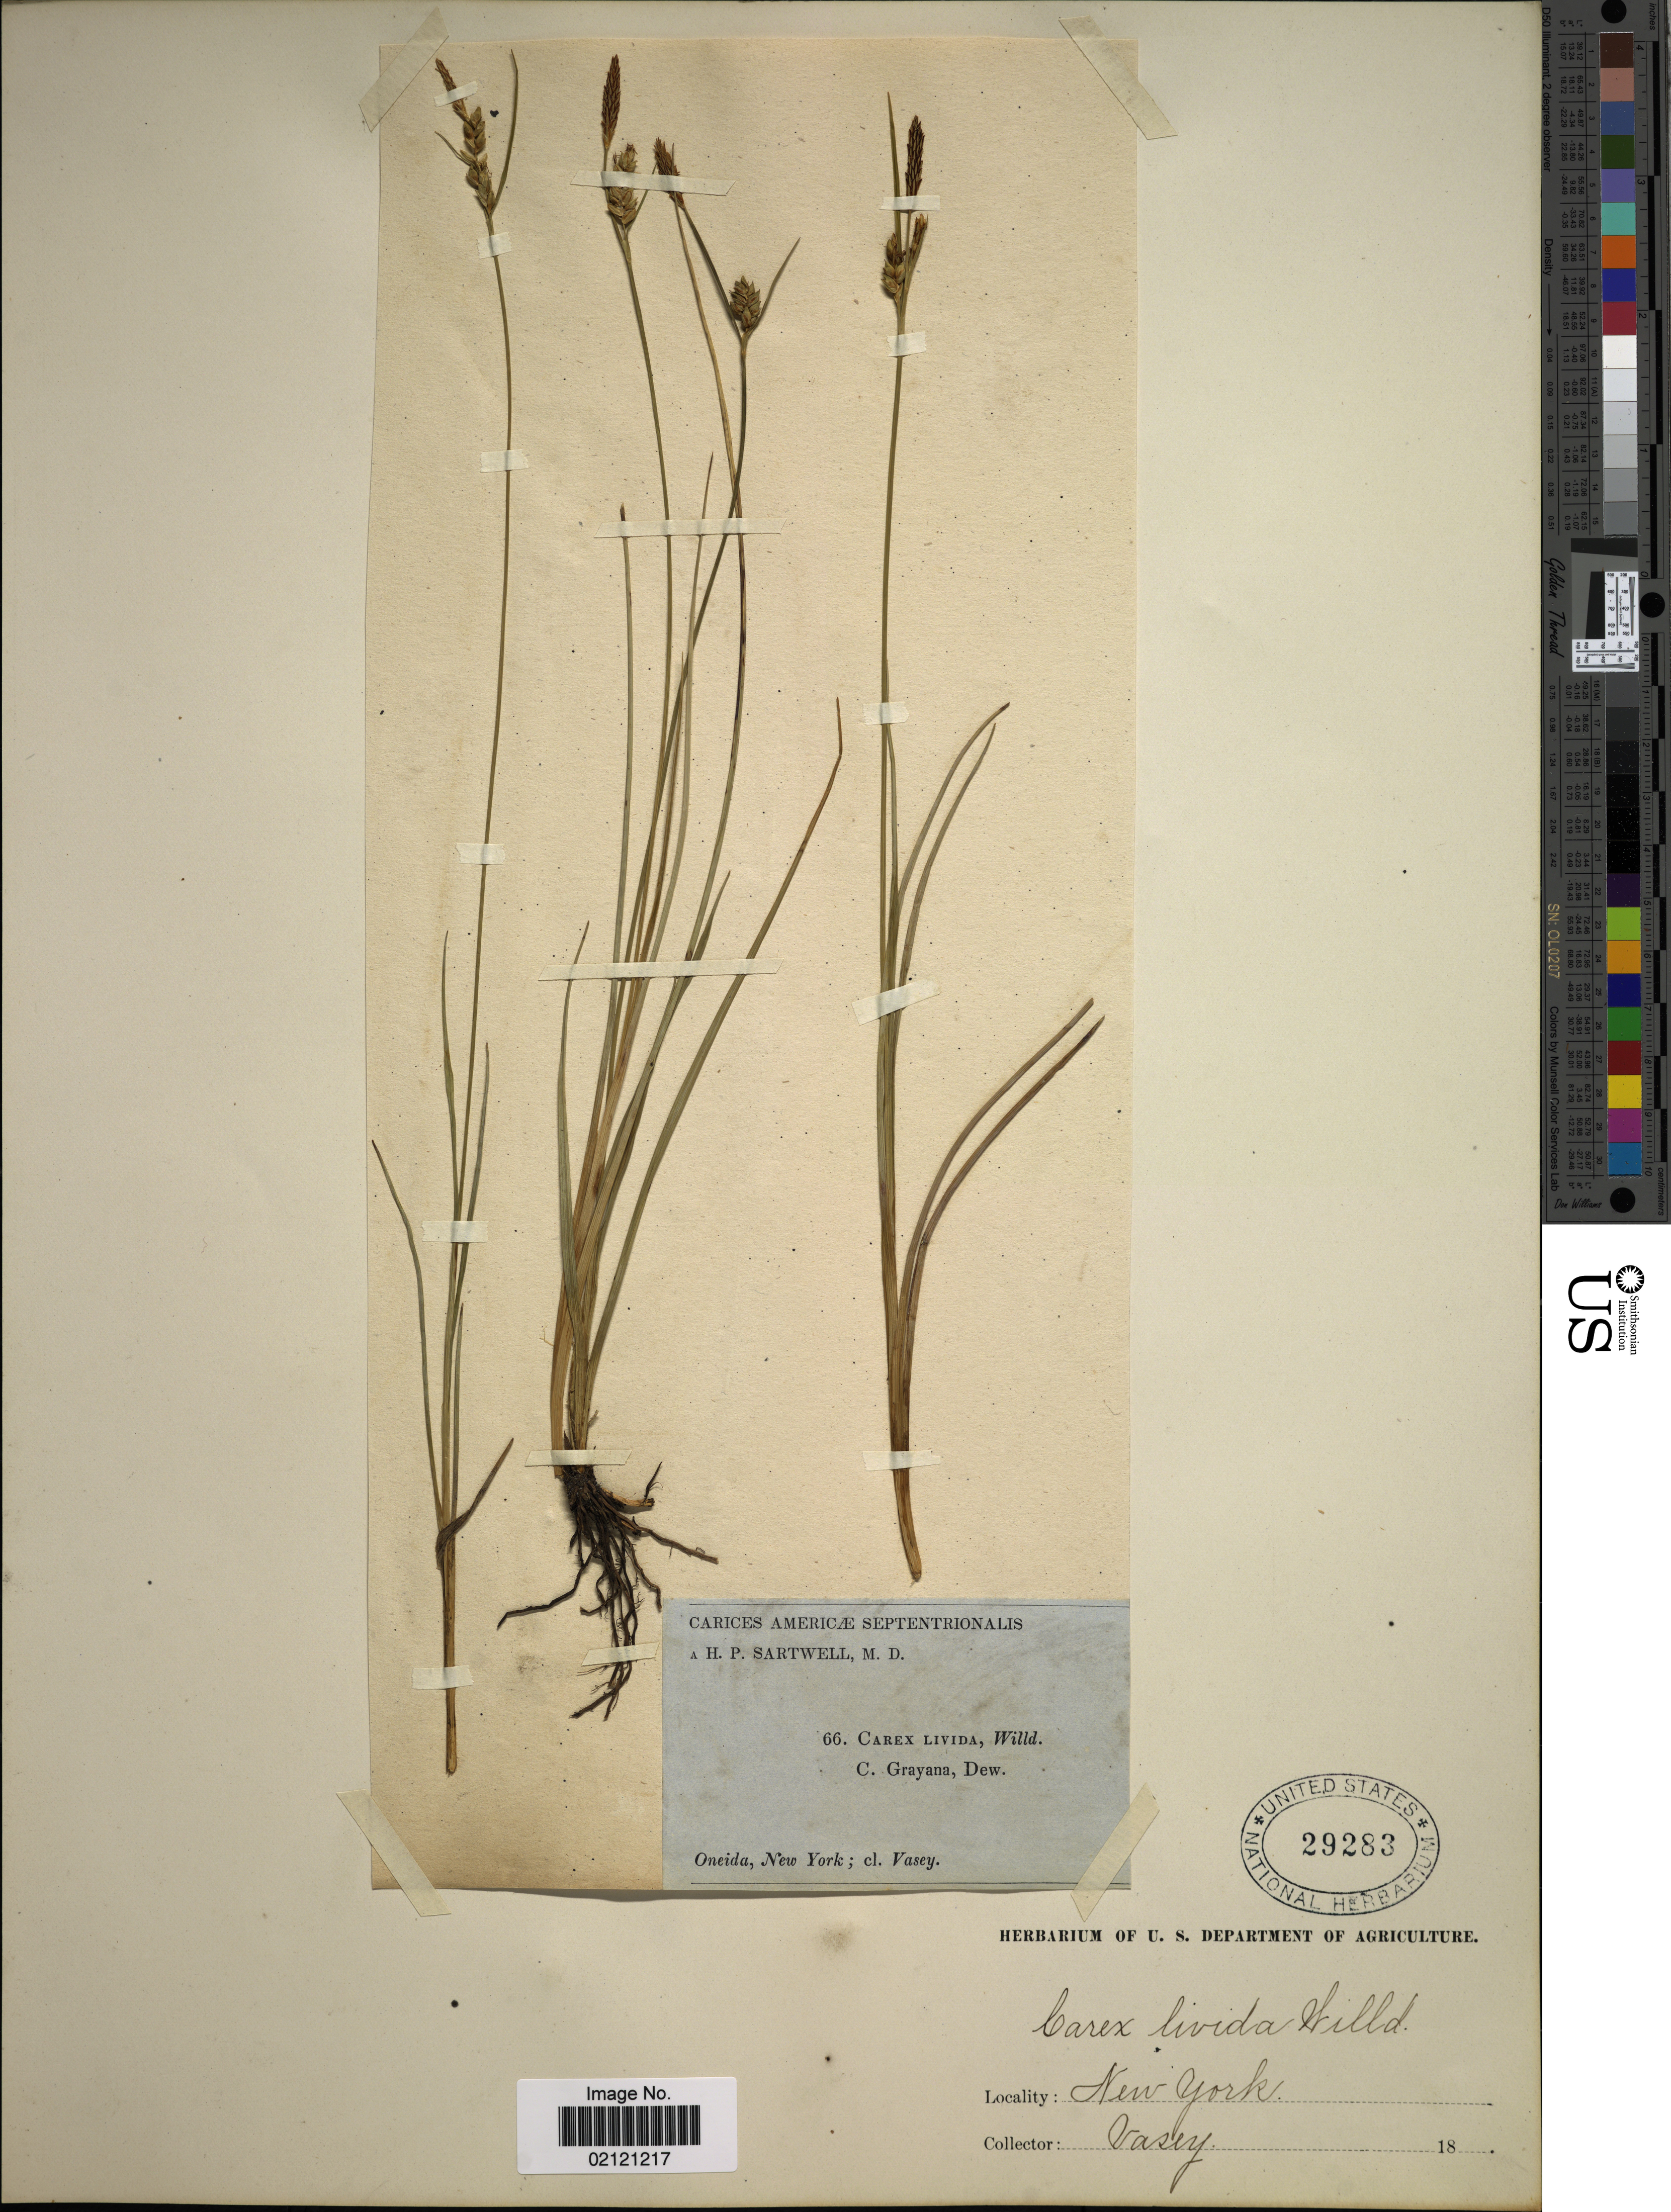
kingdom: Plantae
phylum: Tracheophyta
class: Liliopsida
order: Poales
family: Cyperaceae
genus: Carex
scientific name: Carex livida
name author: (Wahlenb.) Willd.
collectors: Vasey, --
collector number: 66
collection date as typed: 18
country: United States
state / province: New York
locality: Oneida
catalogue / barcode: US 29283